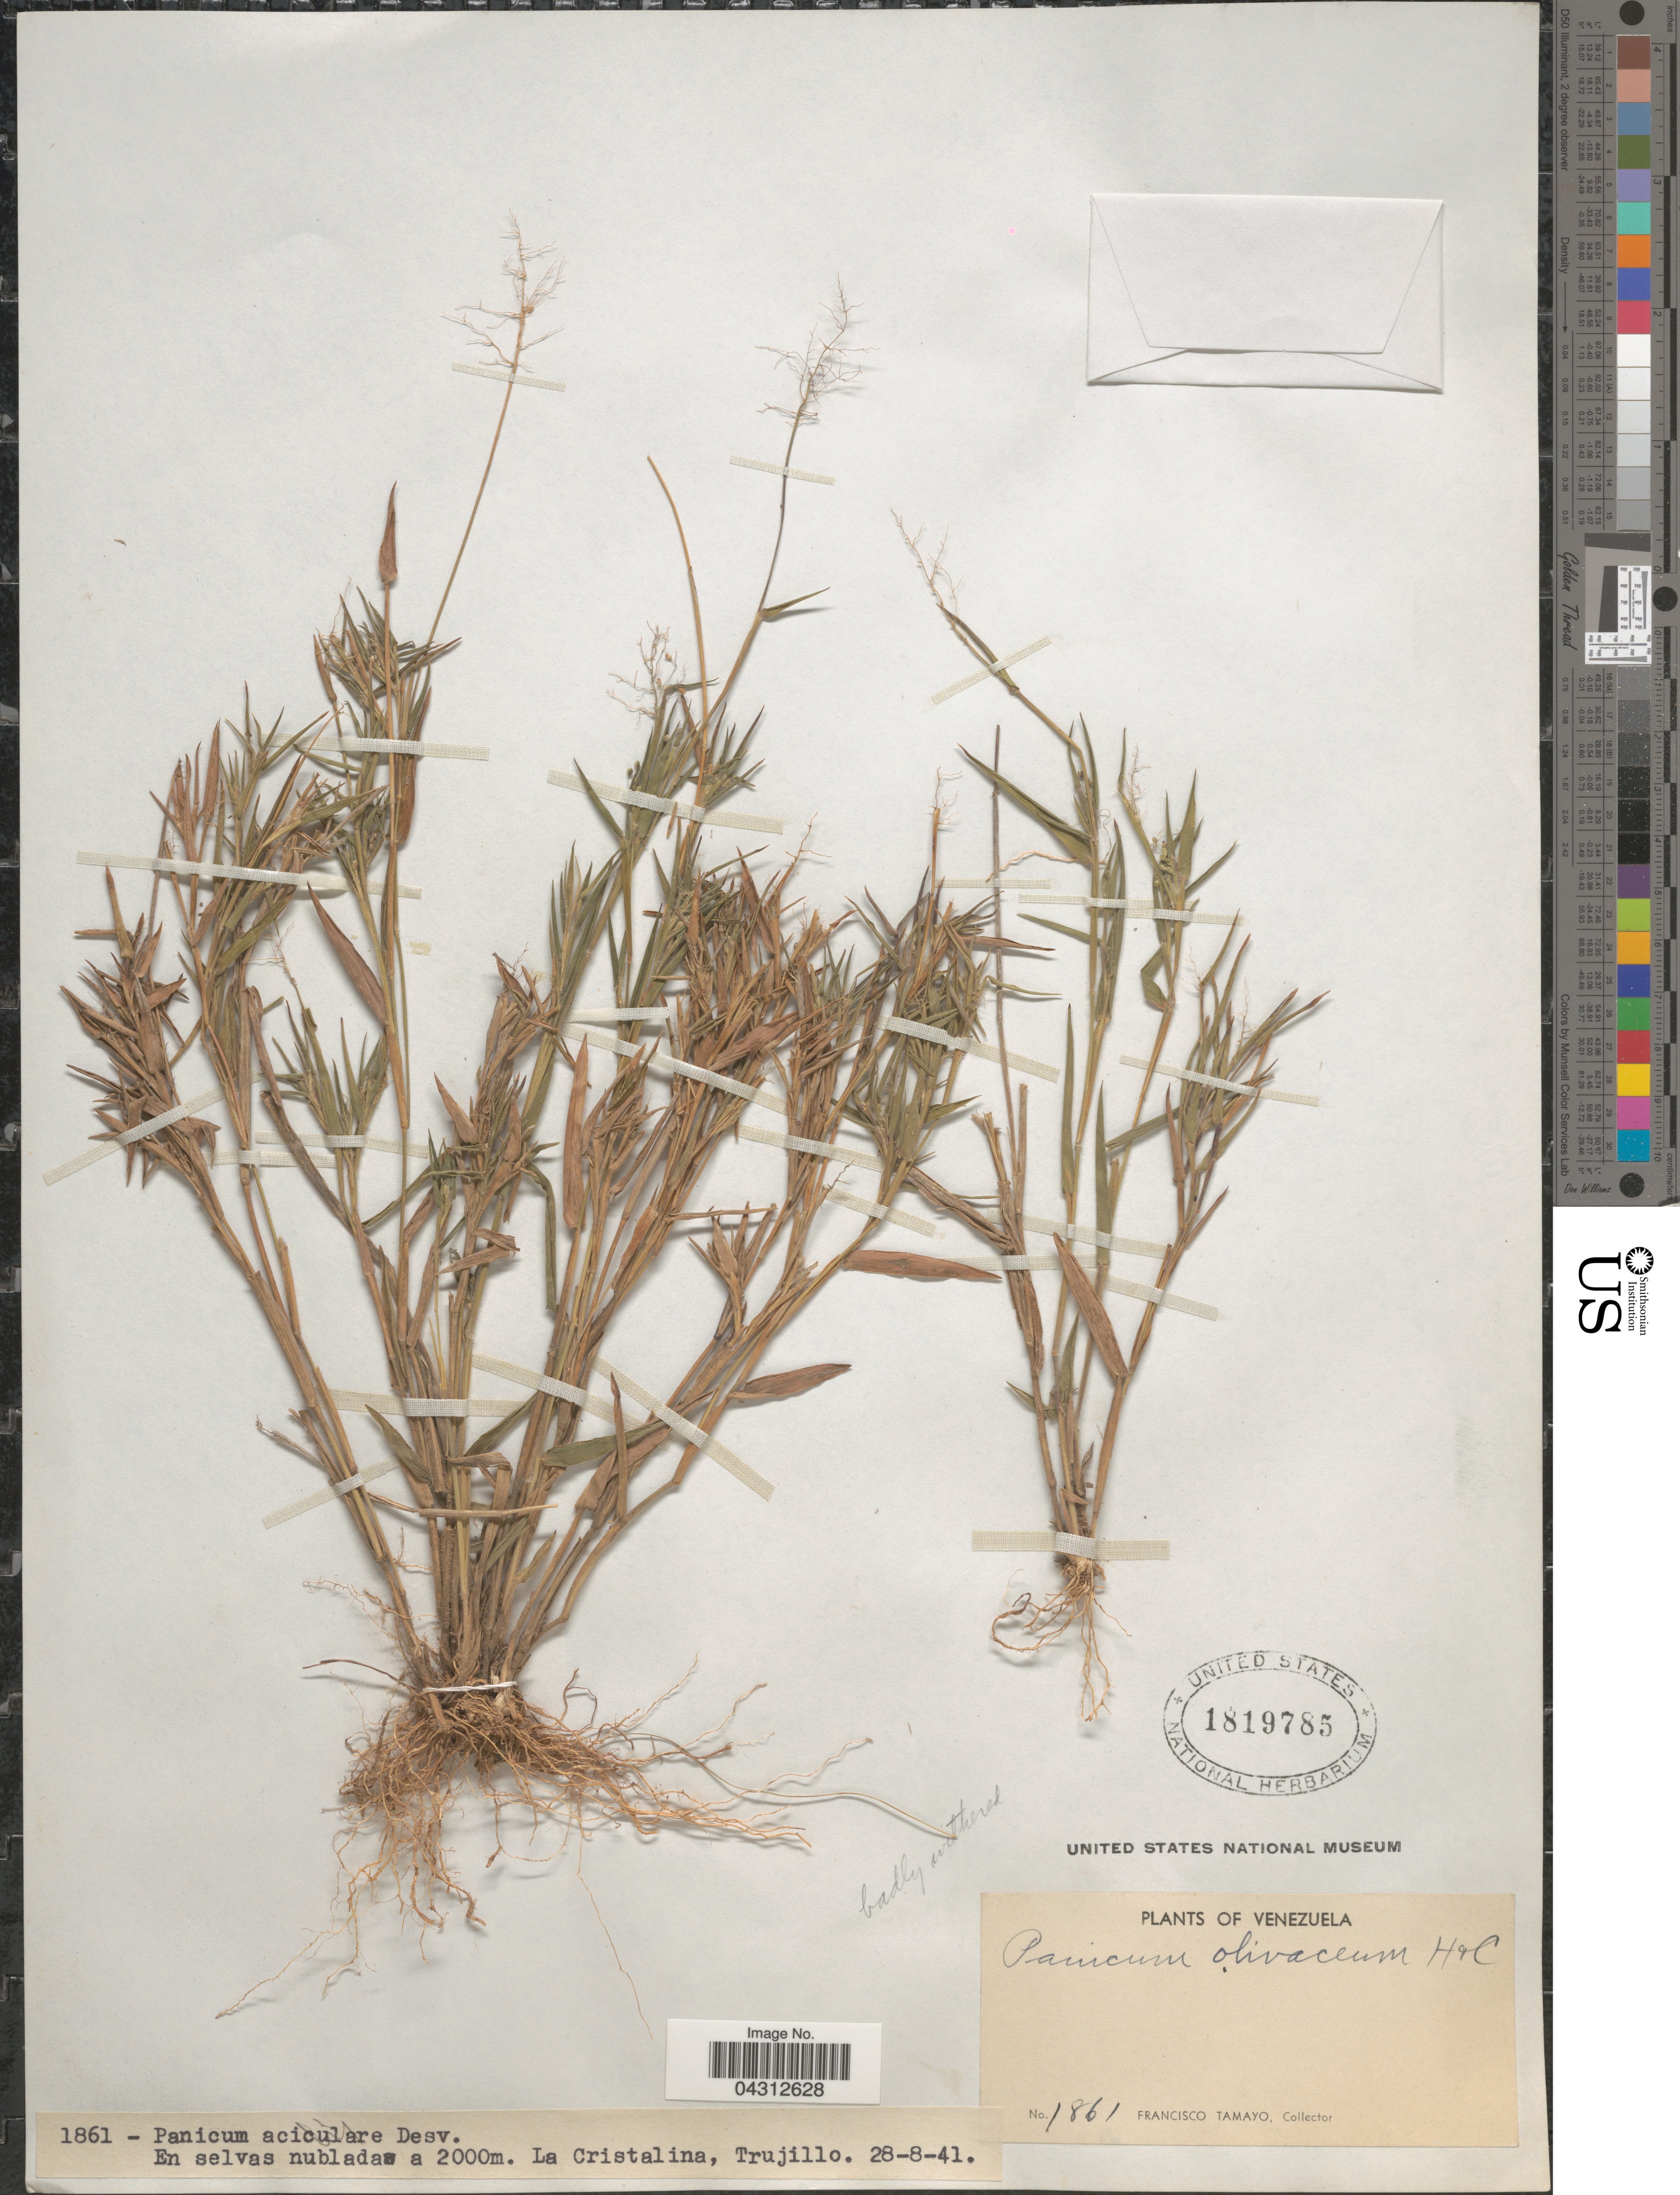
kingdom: Plantae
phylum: Tracheophyta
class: Liliopsida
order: Poales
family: Poaceae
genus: Dichanthelium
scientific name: Dichanthelium acuminatum var. acuminatum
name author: (Sw.) Gould & C.A. Clark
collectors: F. Tamayo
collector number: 1861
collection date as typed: Transcribed d/m/y: 28/8/41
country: Venezuela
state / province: Trujillo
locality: La Cristalina.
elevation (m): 2000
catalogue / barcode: US 1819785